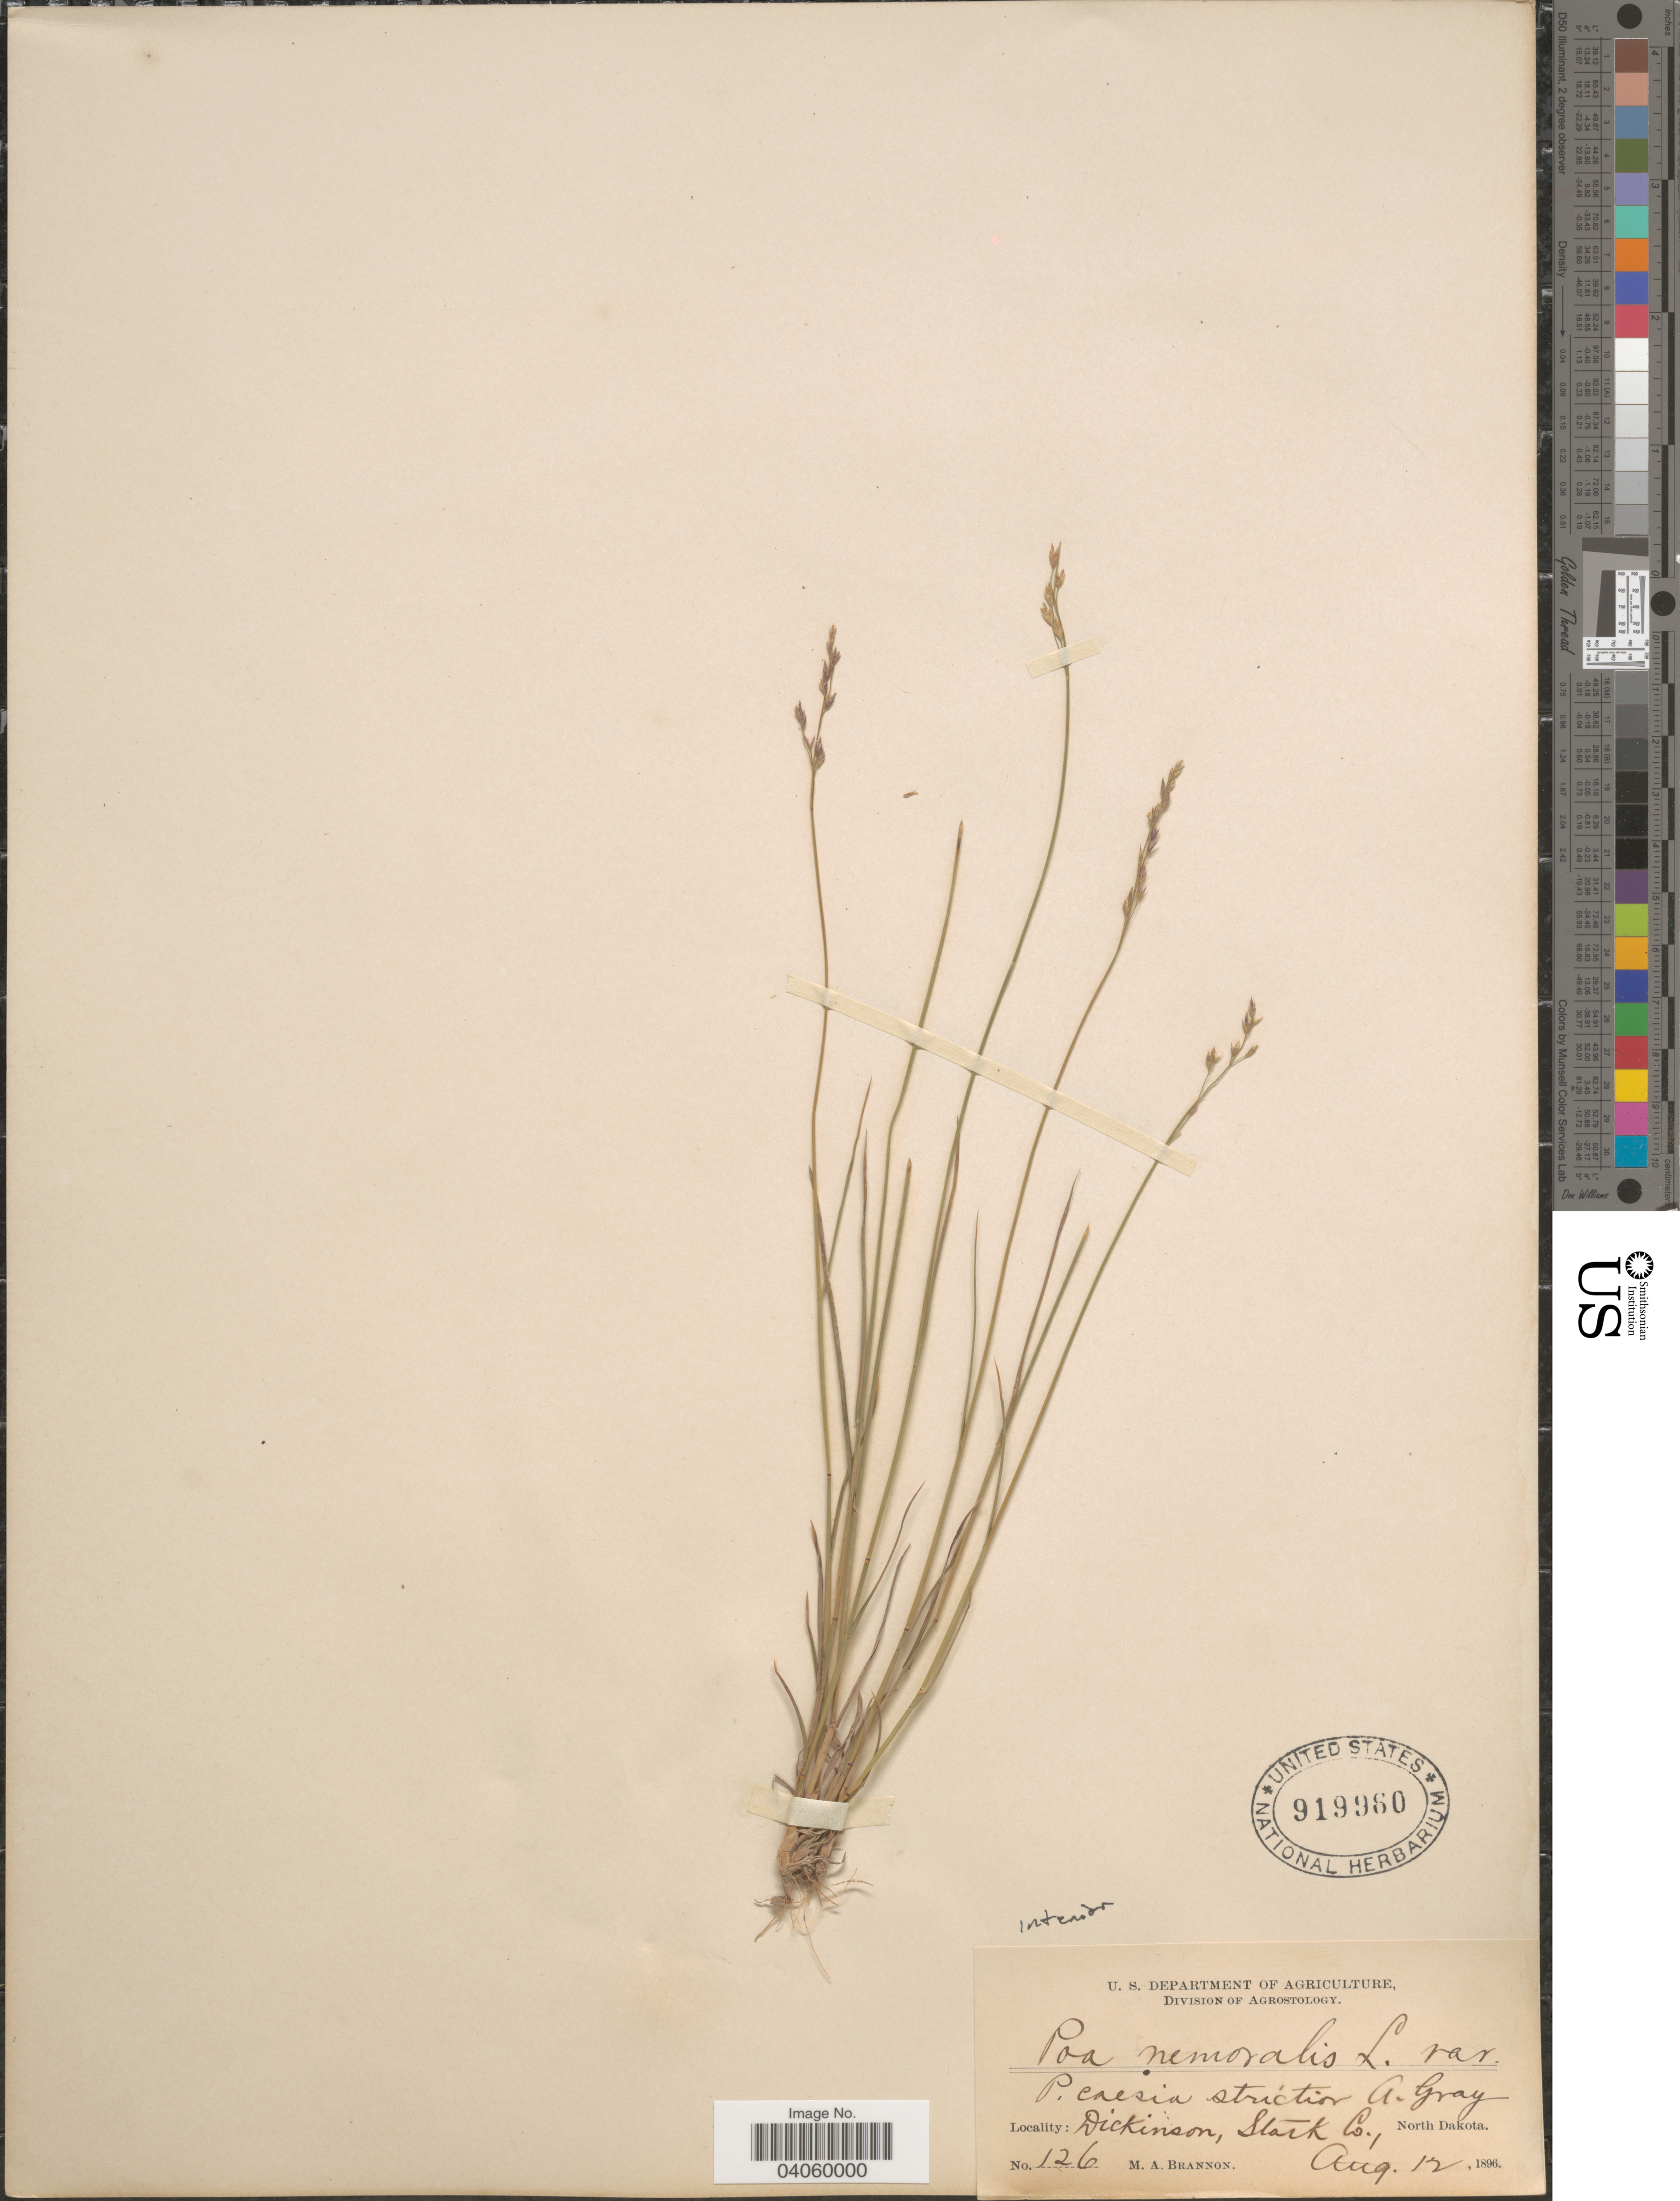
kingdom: Plantae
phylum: Tracheophyta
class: Liliopsida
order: Poales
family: Poaceae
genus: Poa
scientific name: Poa interior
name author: Rydb.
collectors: M. Brannon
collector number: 126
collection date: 1896-08-12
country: United States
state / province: North Dakota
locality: Dickinson, Stark Co.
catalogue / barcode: US 919960